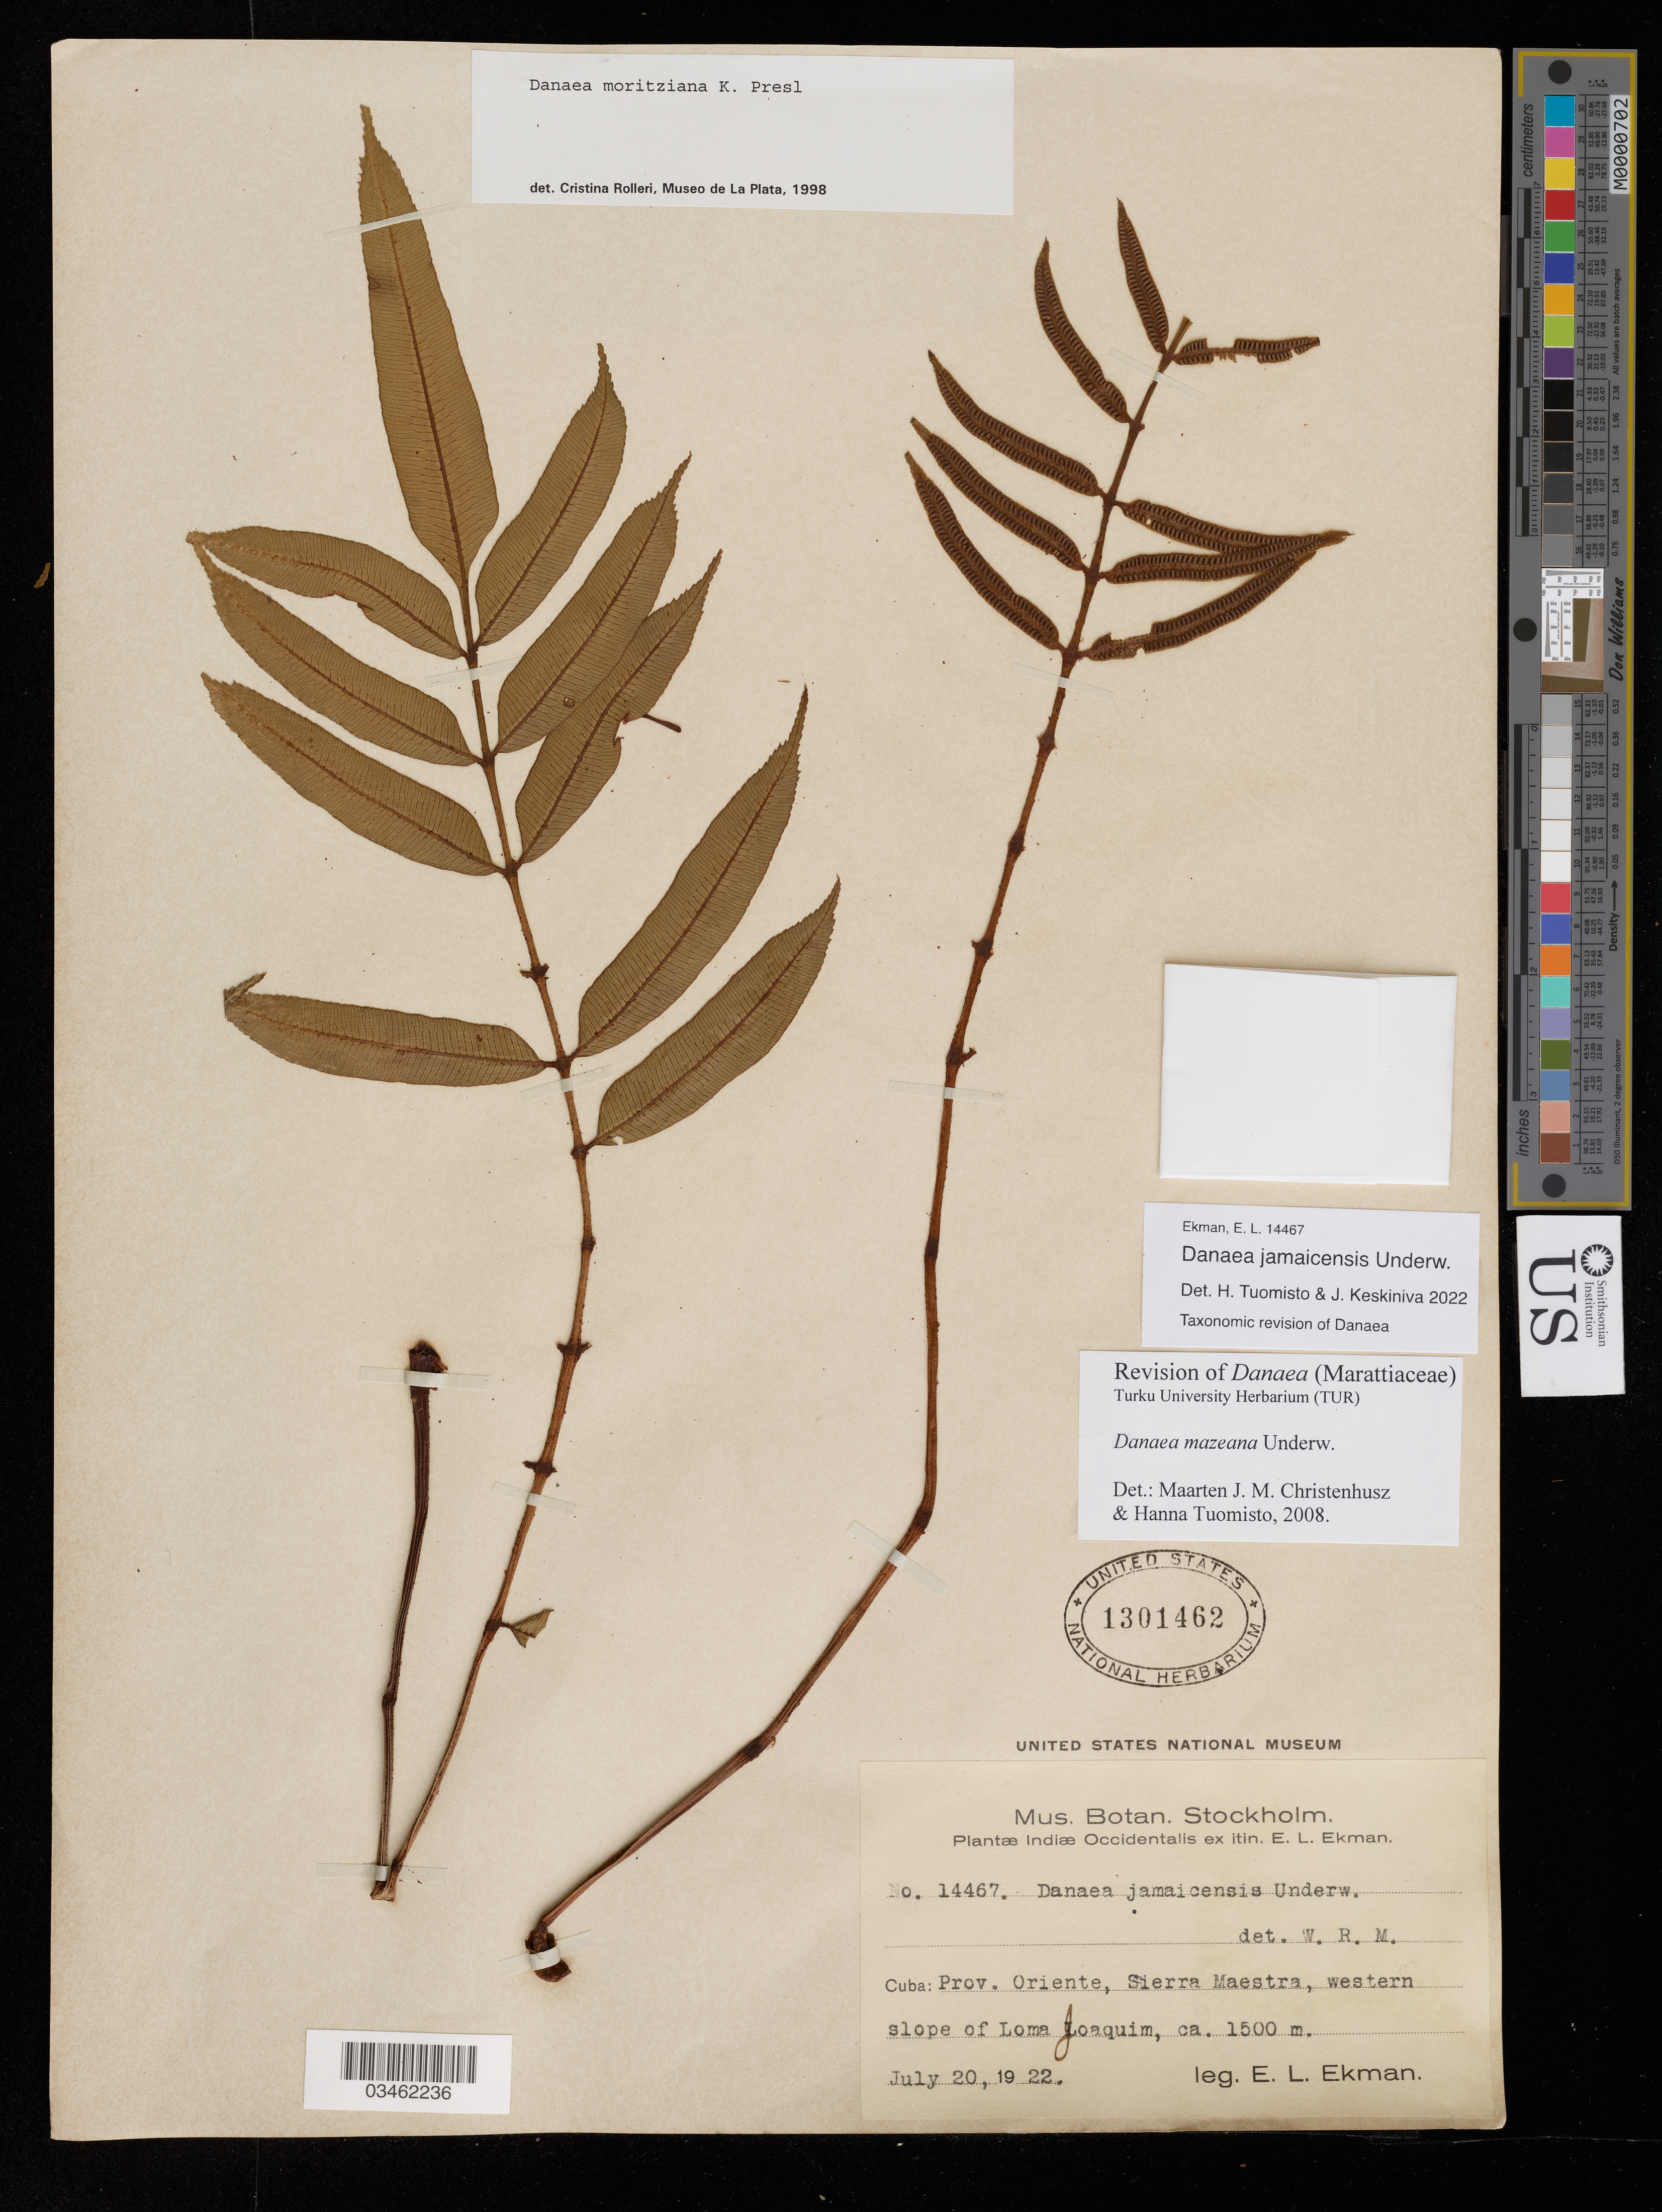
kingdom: Plantae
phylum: Tracheophyta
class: Polypodiopsida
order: Marattiales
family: Marattiaceae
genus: Danaea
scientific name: Danaea jamaicensis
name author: Underw.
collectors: E. L. Ekman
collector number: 14467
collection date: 1922-07-20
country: Cuba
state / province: Oriente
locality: Indiæ Occidentalis. Sierra Maestra, western slope of Loma Joaquim.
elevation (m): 1500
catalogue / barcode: US 1301462